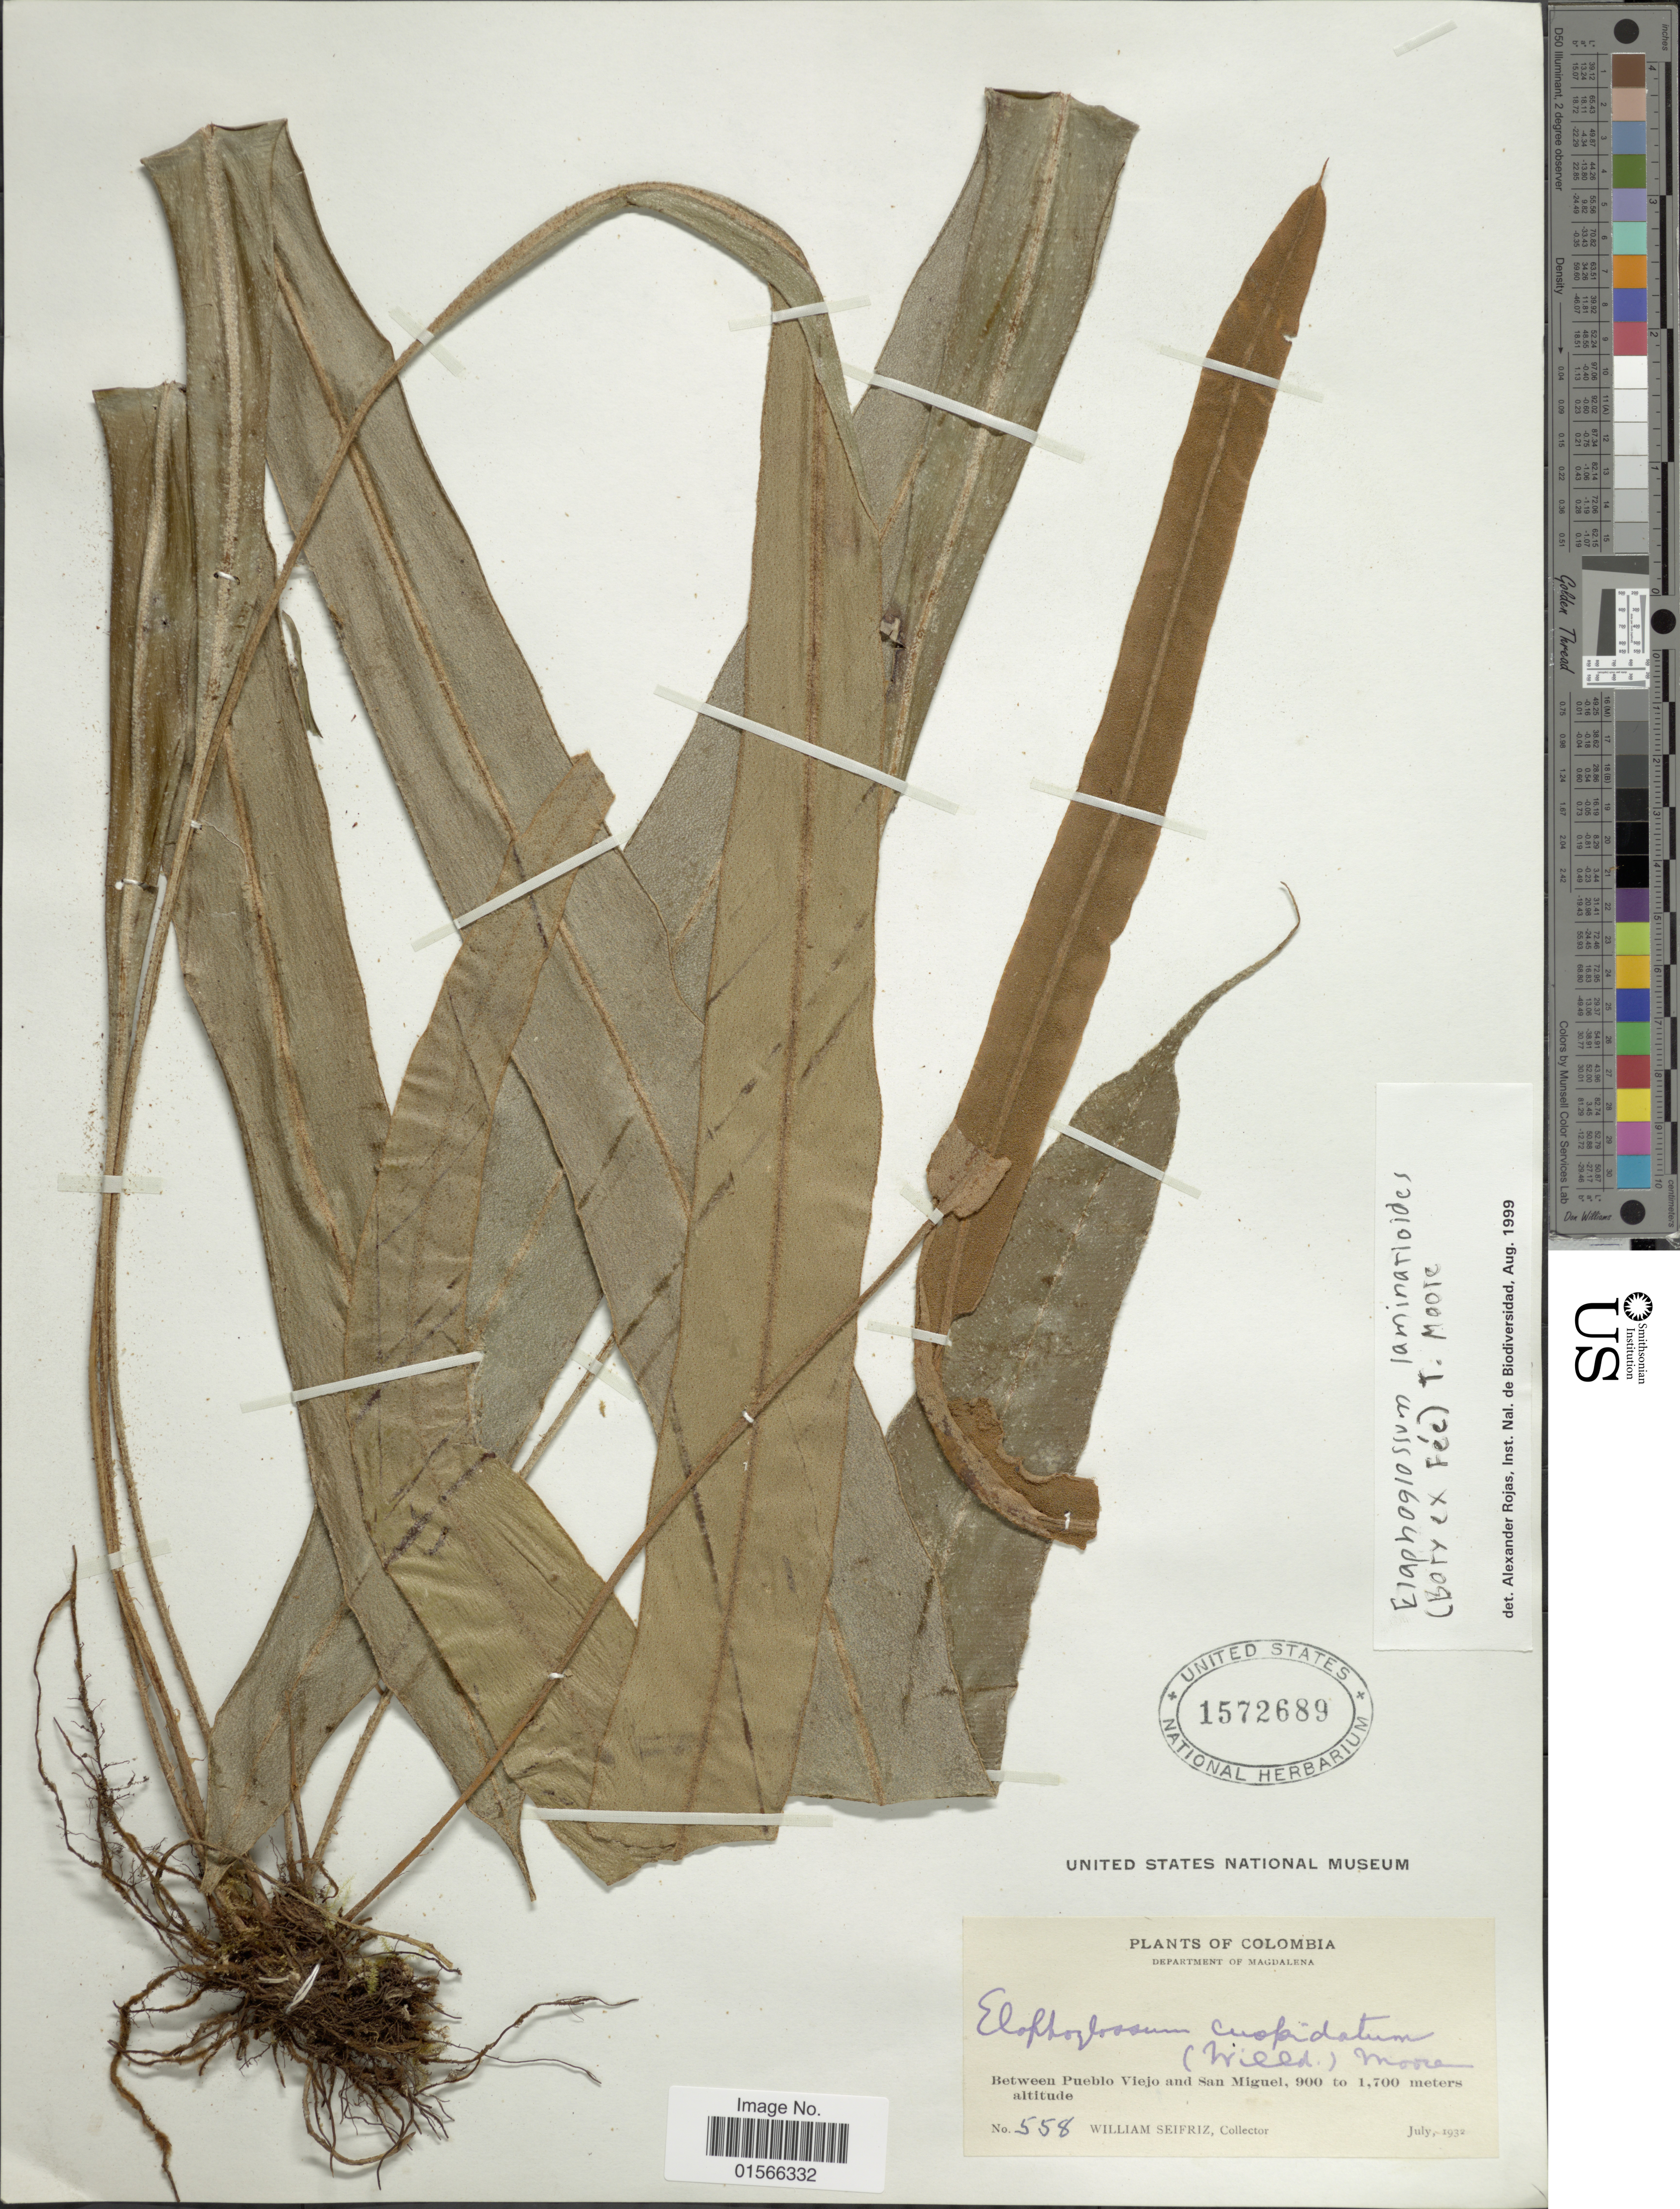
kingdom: Plantae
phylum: Tracheophyta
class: Polypodiopsida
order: Polypodiales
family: Dryopteridaceae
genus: Elaphoglossum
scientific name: Elaphoglossum cuspidatum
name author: (Willd.) T. Moore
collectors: W. Seifriz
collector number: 558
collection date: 1932-07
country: Colombia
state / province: Magdalena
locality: Department of Magdalena, Between Pueblo Viejo and San Miguel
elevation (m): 900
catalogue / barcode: US 1572689